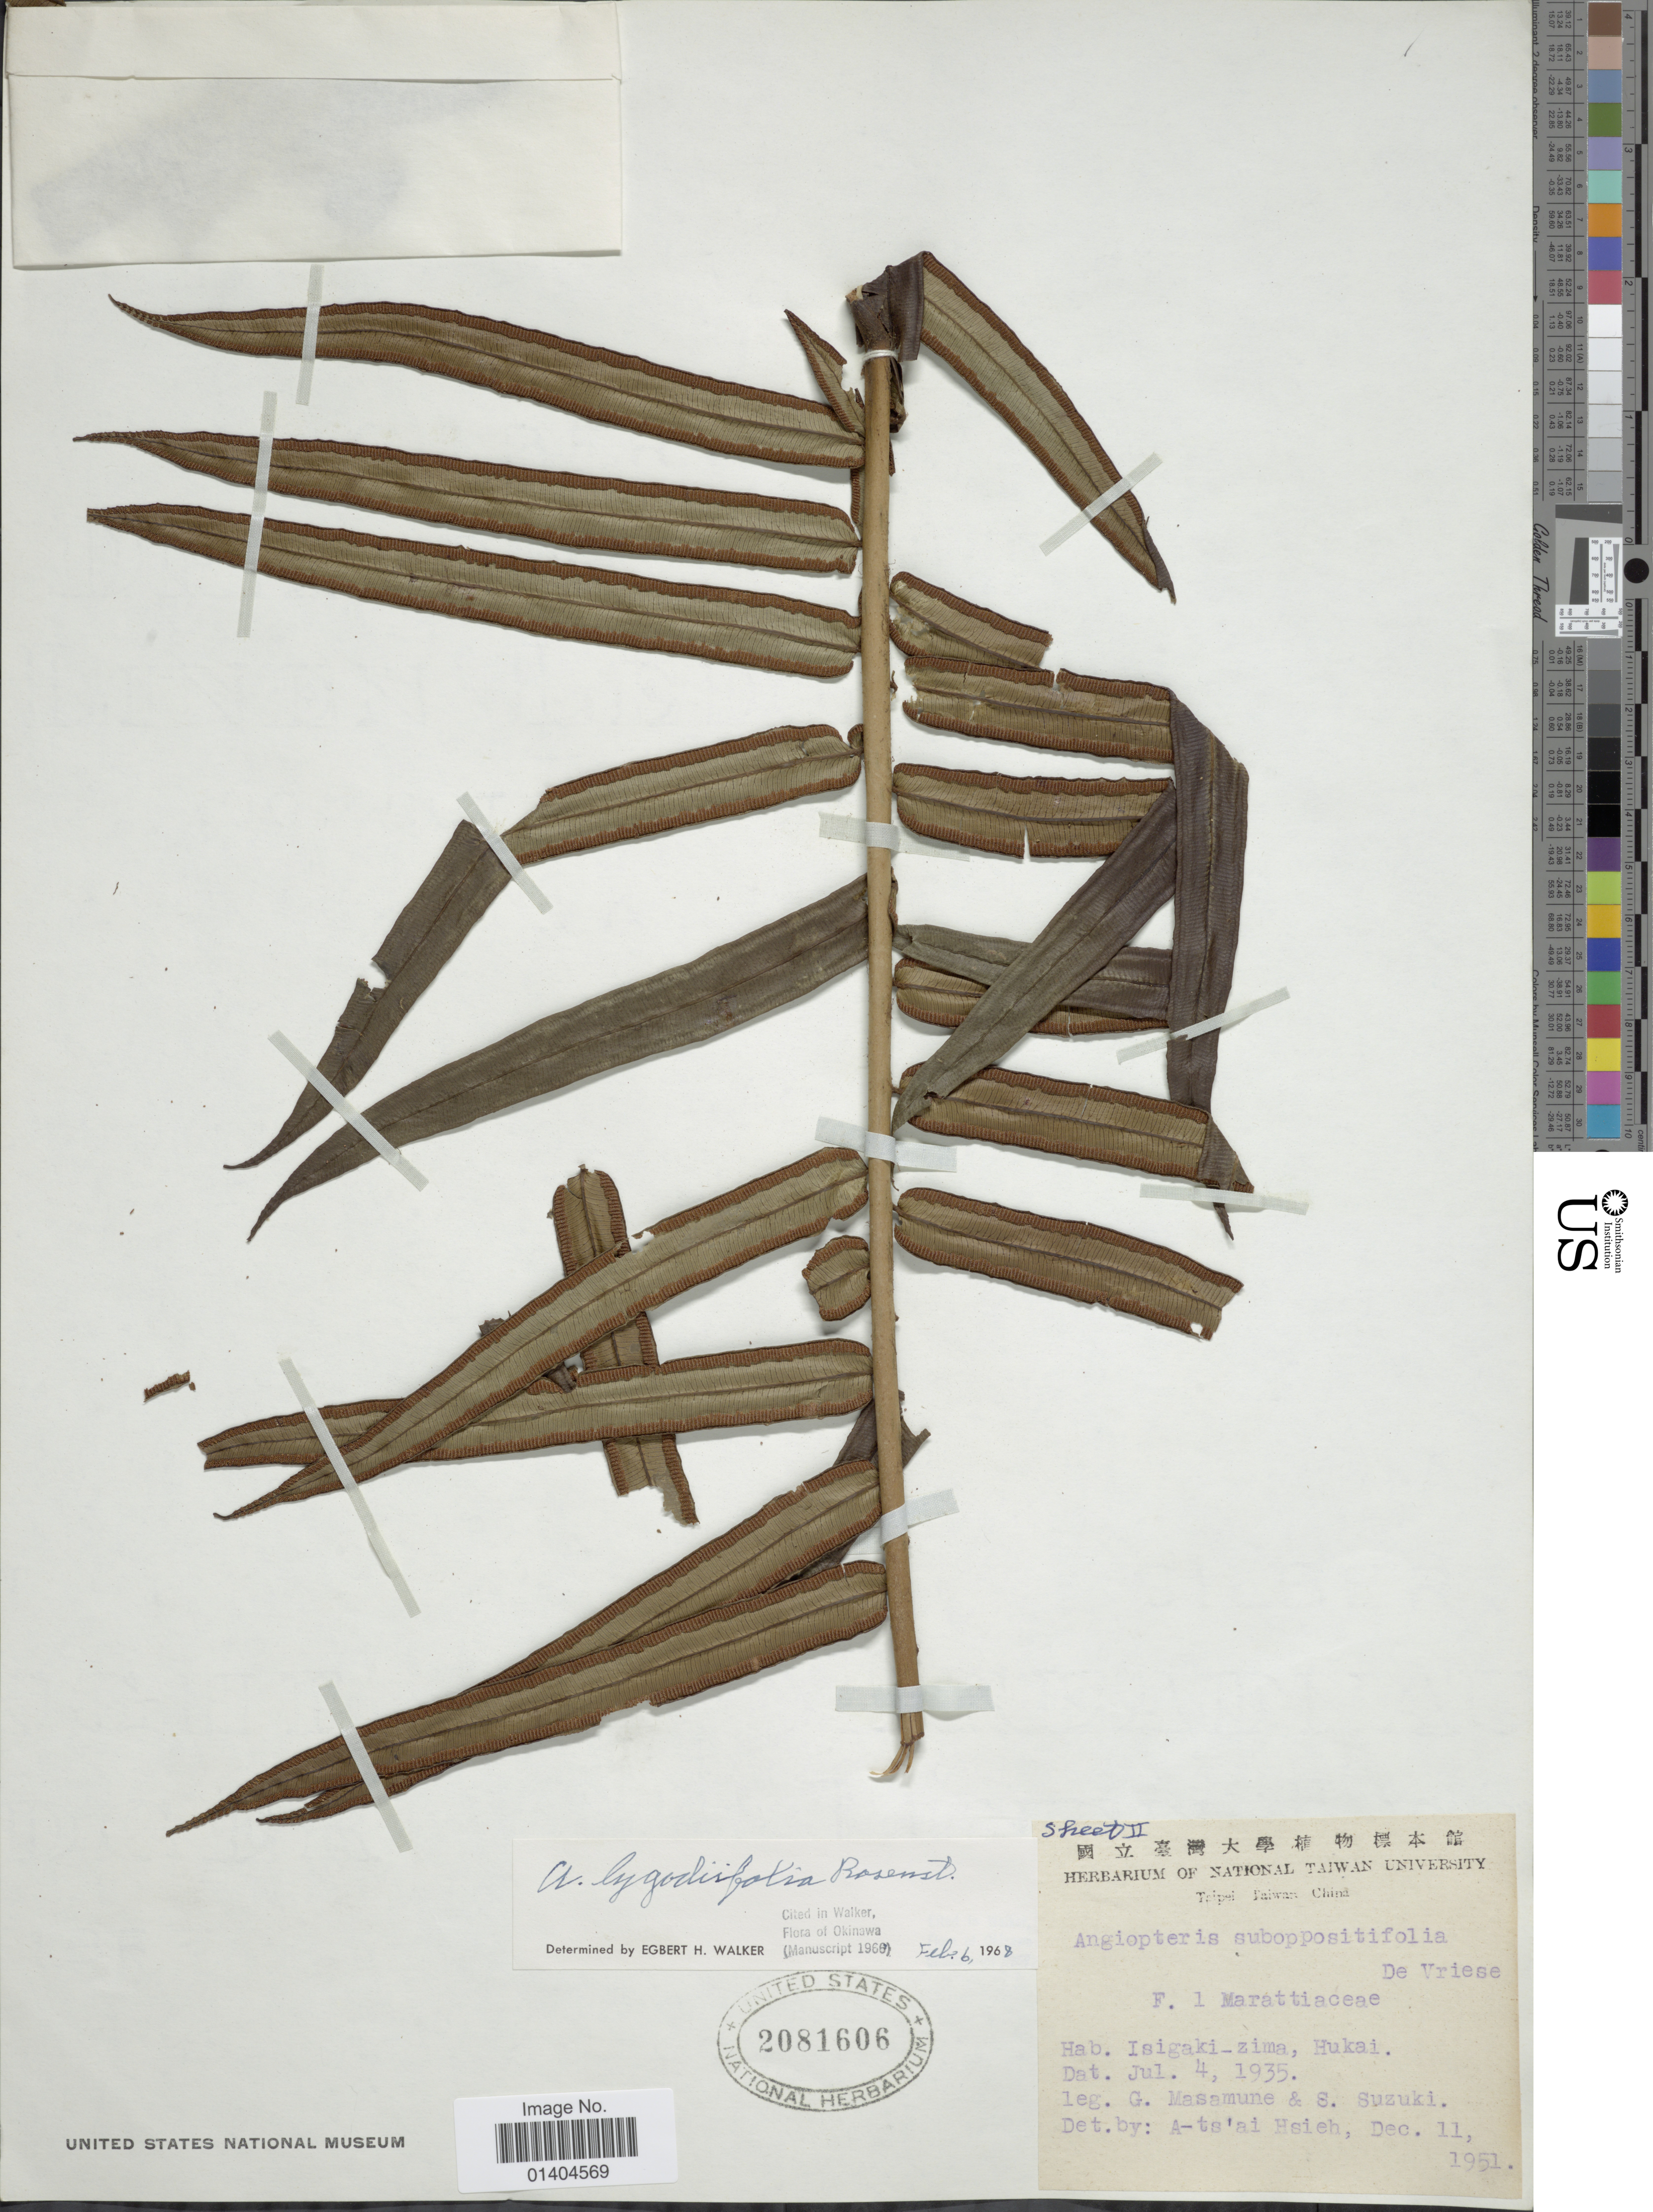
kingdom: Plantae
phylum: Tracheophyta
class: Polypodiopsida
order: Marattiales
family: Marattiaceae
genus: Angiopteris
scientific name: Angiopteris lygodiifolia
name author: Rosenst.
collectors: G. Masamune & S. Suzuki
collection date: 1935-07-04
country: Japan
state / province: Okinawa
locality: Isigaki-zima, Hukai.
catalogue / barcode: US 2081606